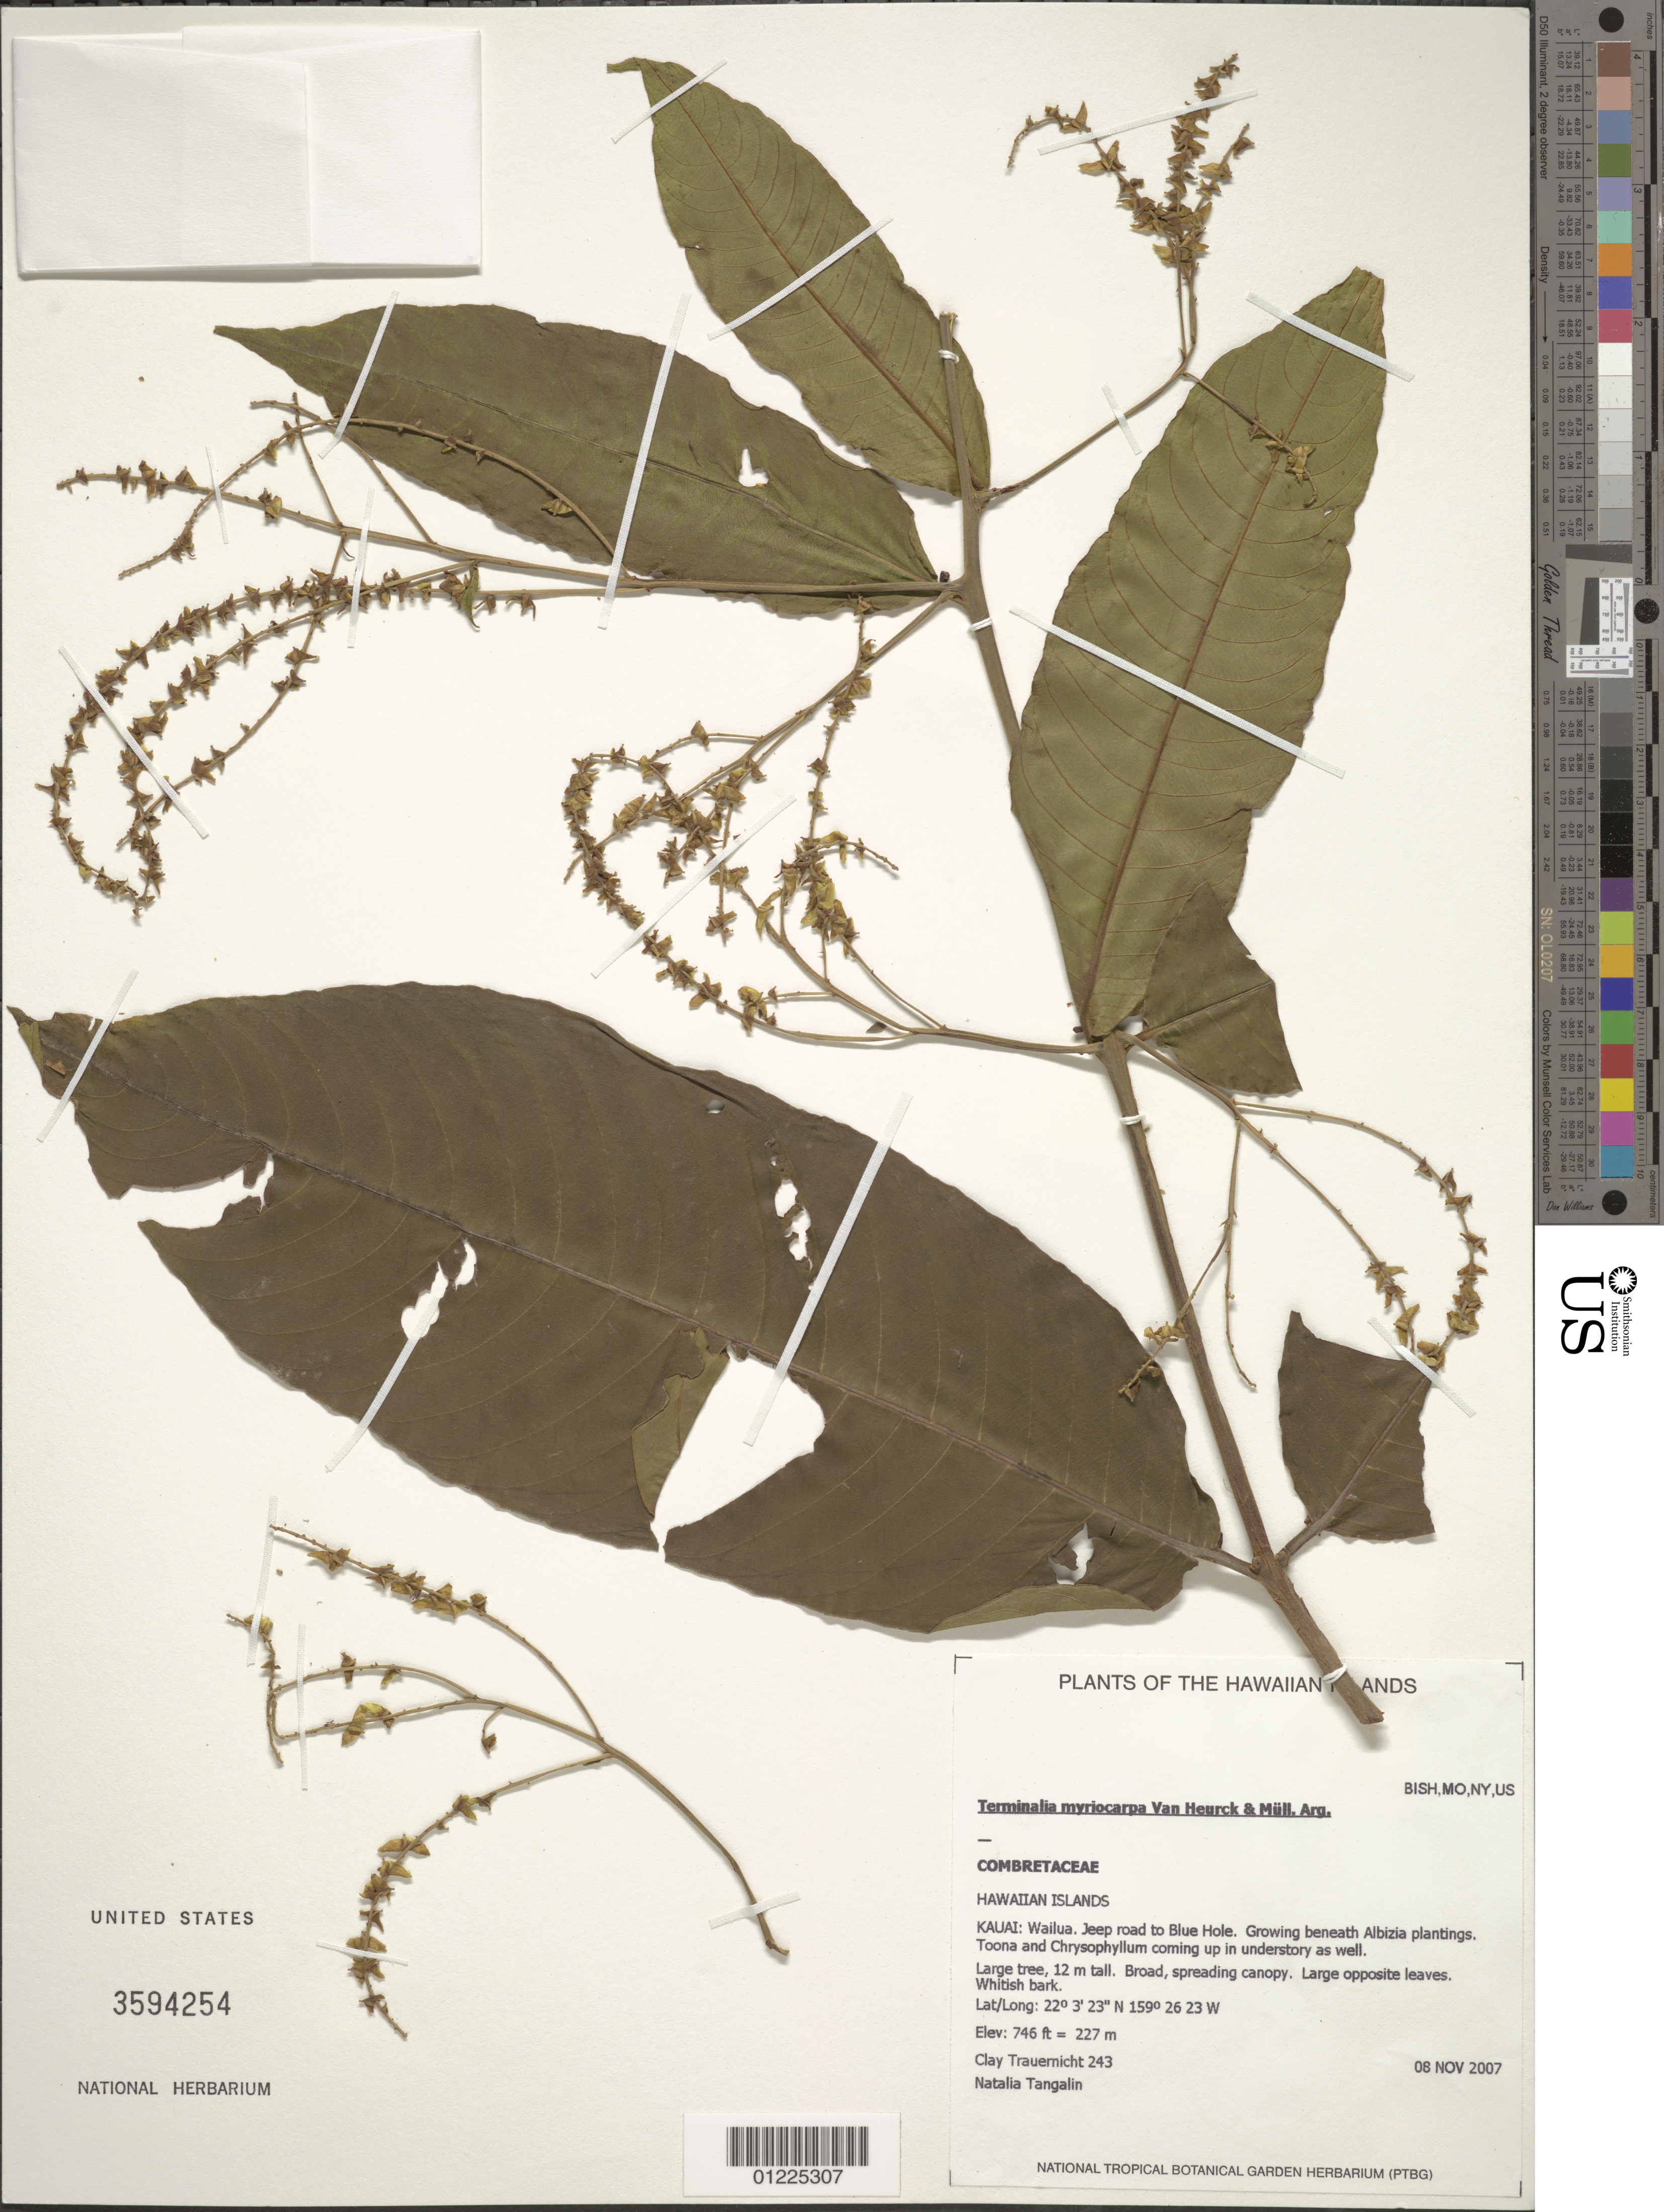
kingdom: Plantae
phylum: Tracheophyta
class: Magnoliopsida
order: Myrtales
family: Combretaceae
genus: Terminalia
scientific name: Terminalia myriocarpa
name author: Van Heurck & Müll. Arg.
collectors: C. Trauernicht, N. Tangalin & M. Clark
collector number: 243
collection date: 2007-11-08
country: United States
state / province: Hawaii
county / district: Kauai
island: Kaua'i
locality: Wailua. Jeep road to Blue Hole.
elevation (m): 227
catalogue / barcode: US 3594254